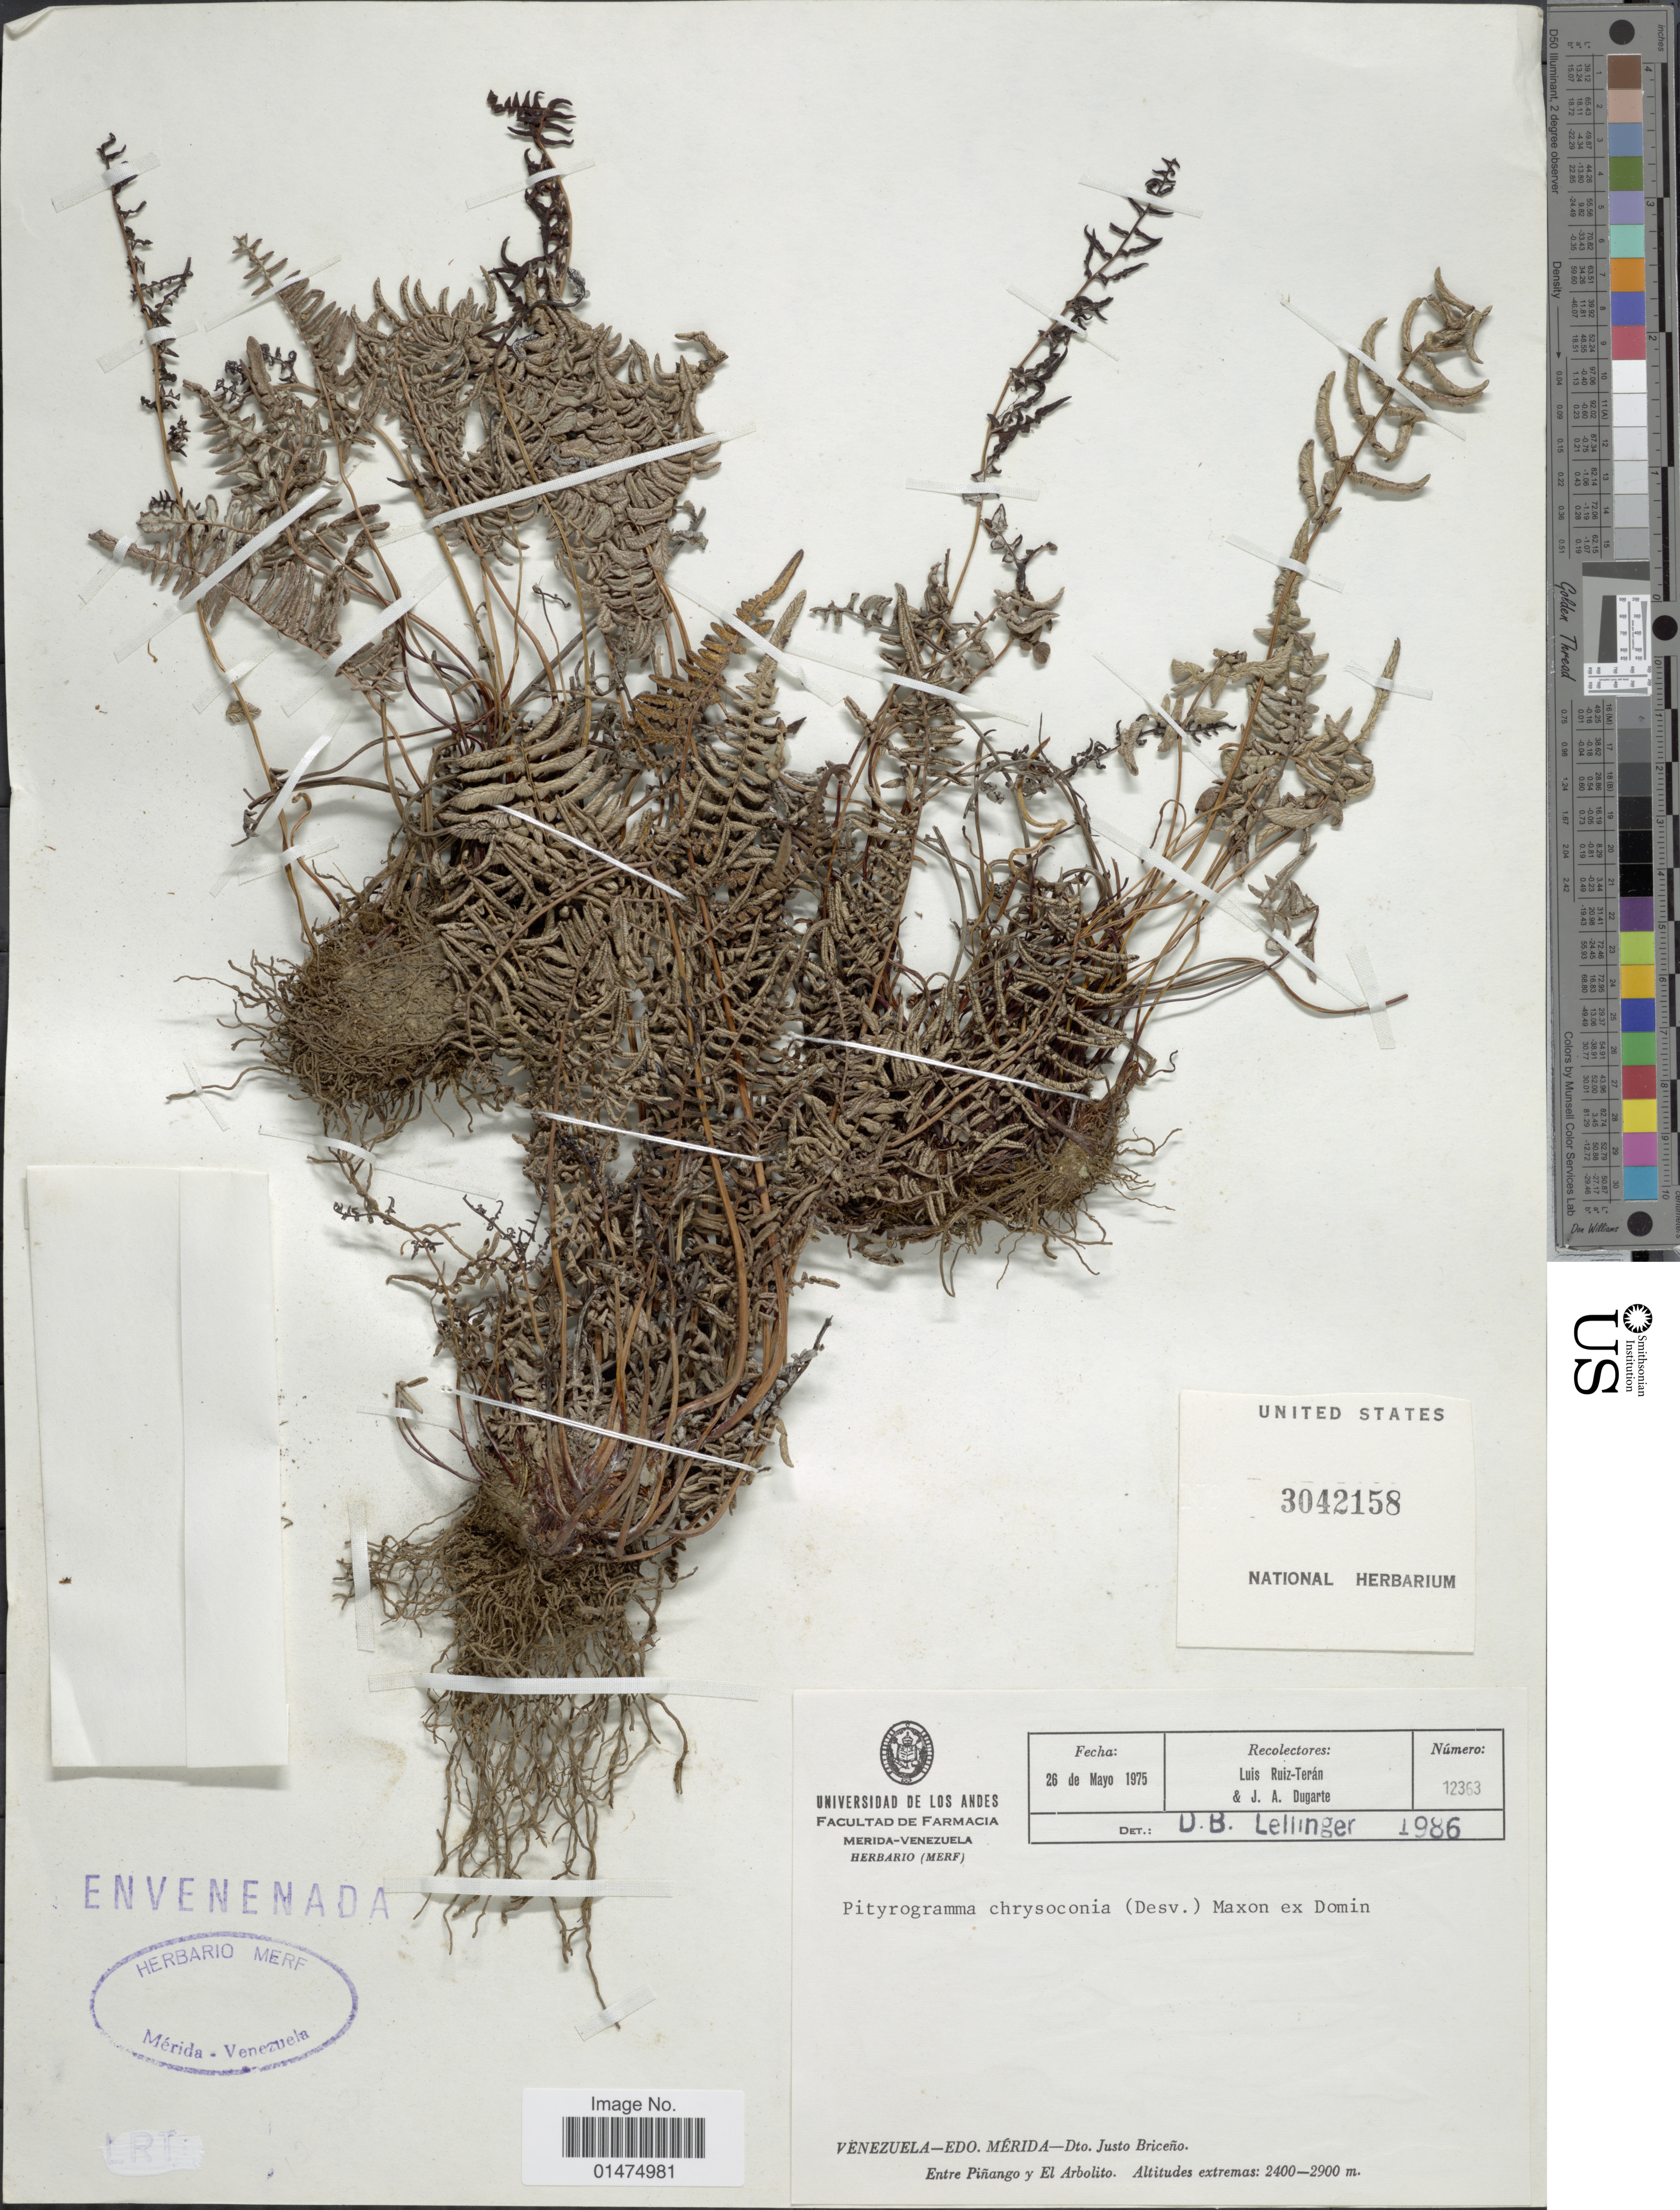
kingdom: Plantae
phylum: Tracheophyta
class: Polypodiopsida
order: Polypodiales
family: Pteridaceae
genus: Pityrogramma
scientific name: Pityrogramma chrysoconia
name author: (Desv.) Maxon ex Domin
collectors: L. Teran & J. Dugarte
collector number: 12363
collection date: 1975-05-26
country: Venezuela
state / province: Mérida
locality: Edo Merida, Dto. Justo Briceno, entre Pinango y El Arbolito.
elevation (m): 2400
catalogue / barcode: US 3042158